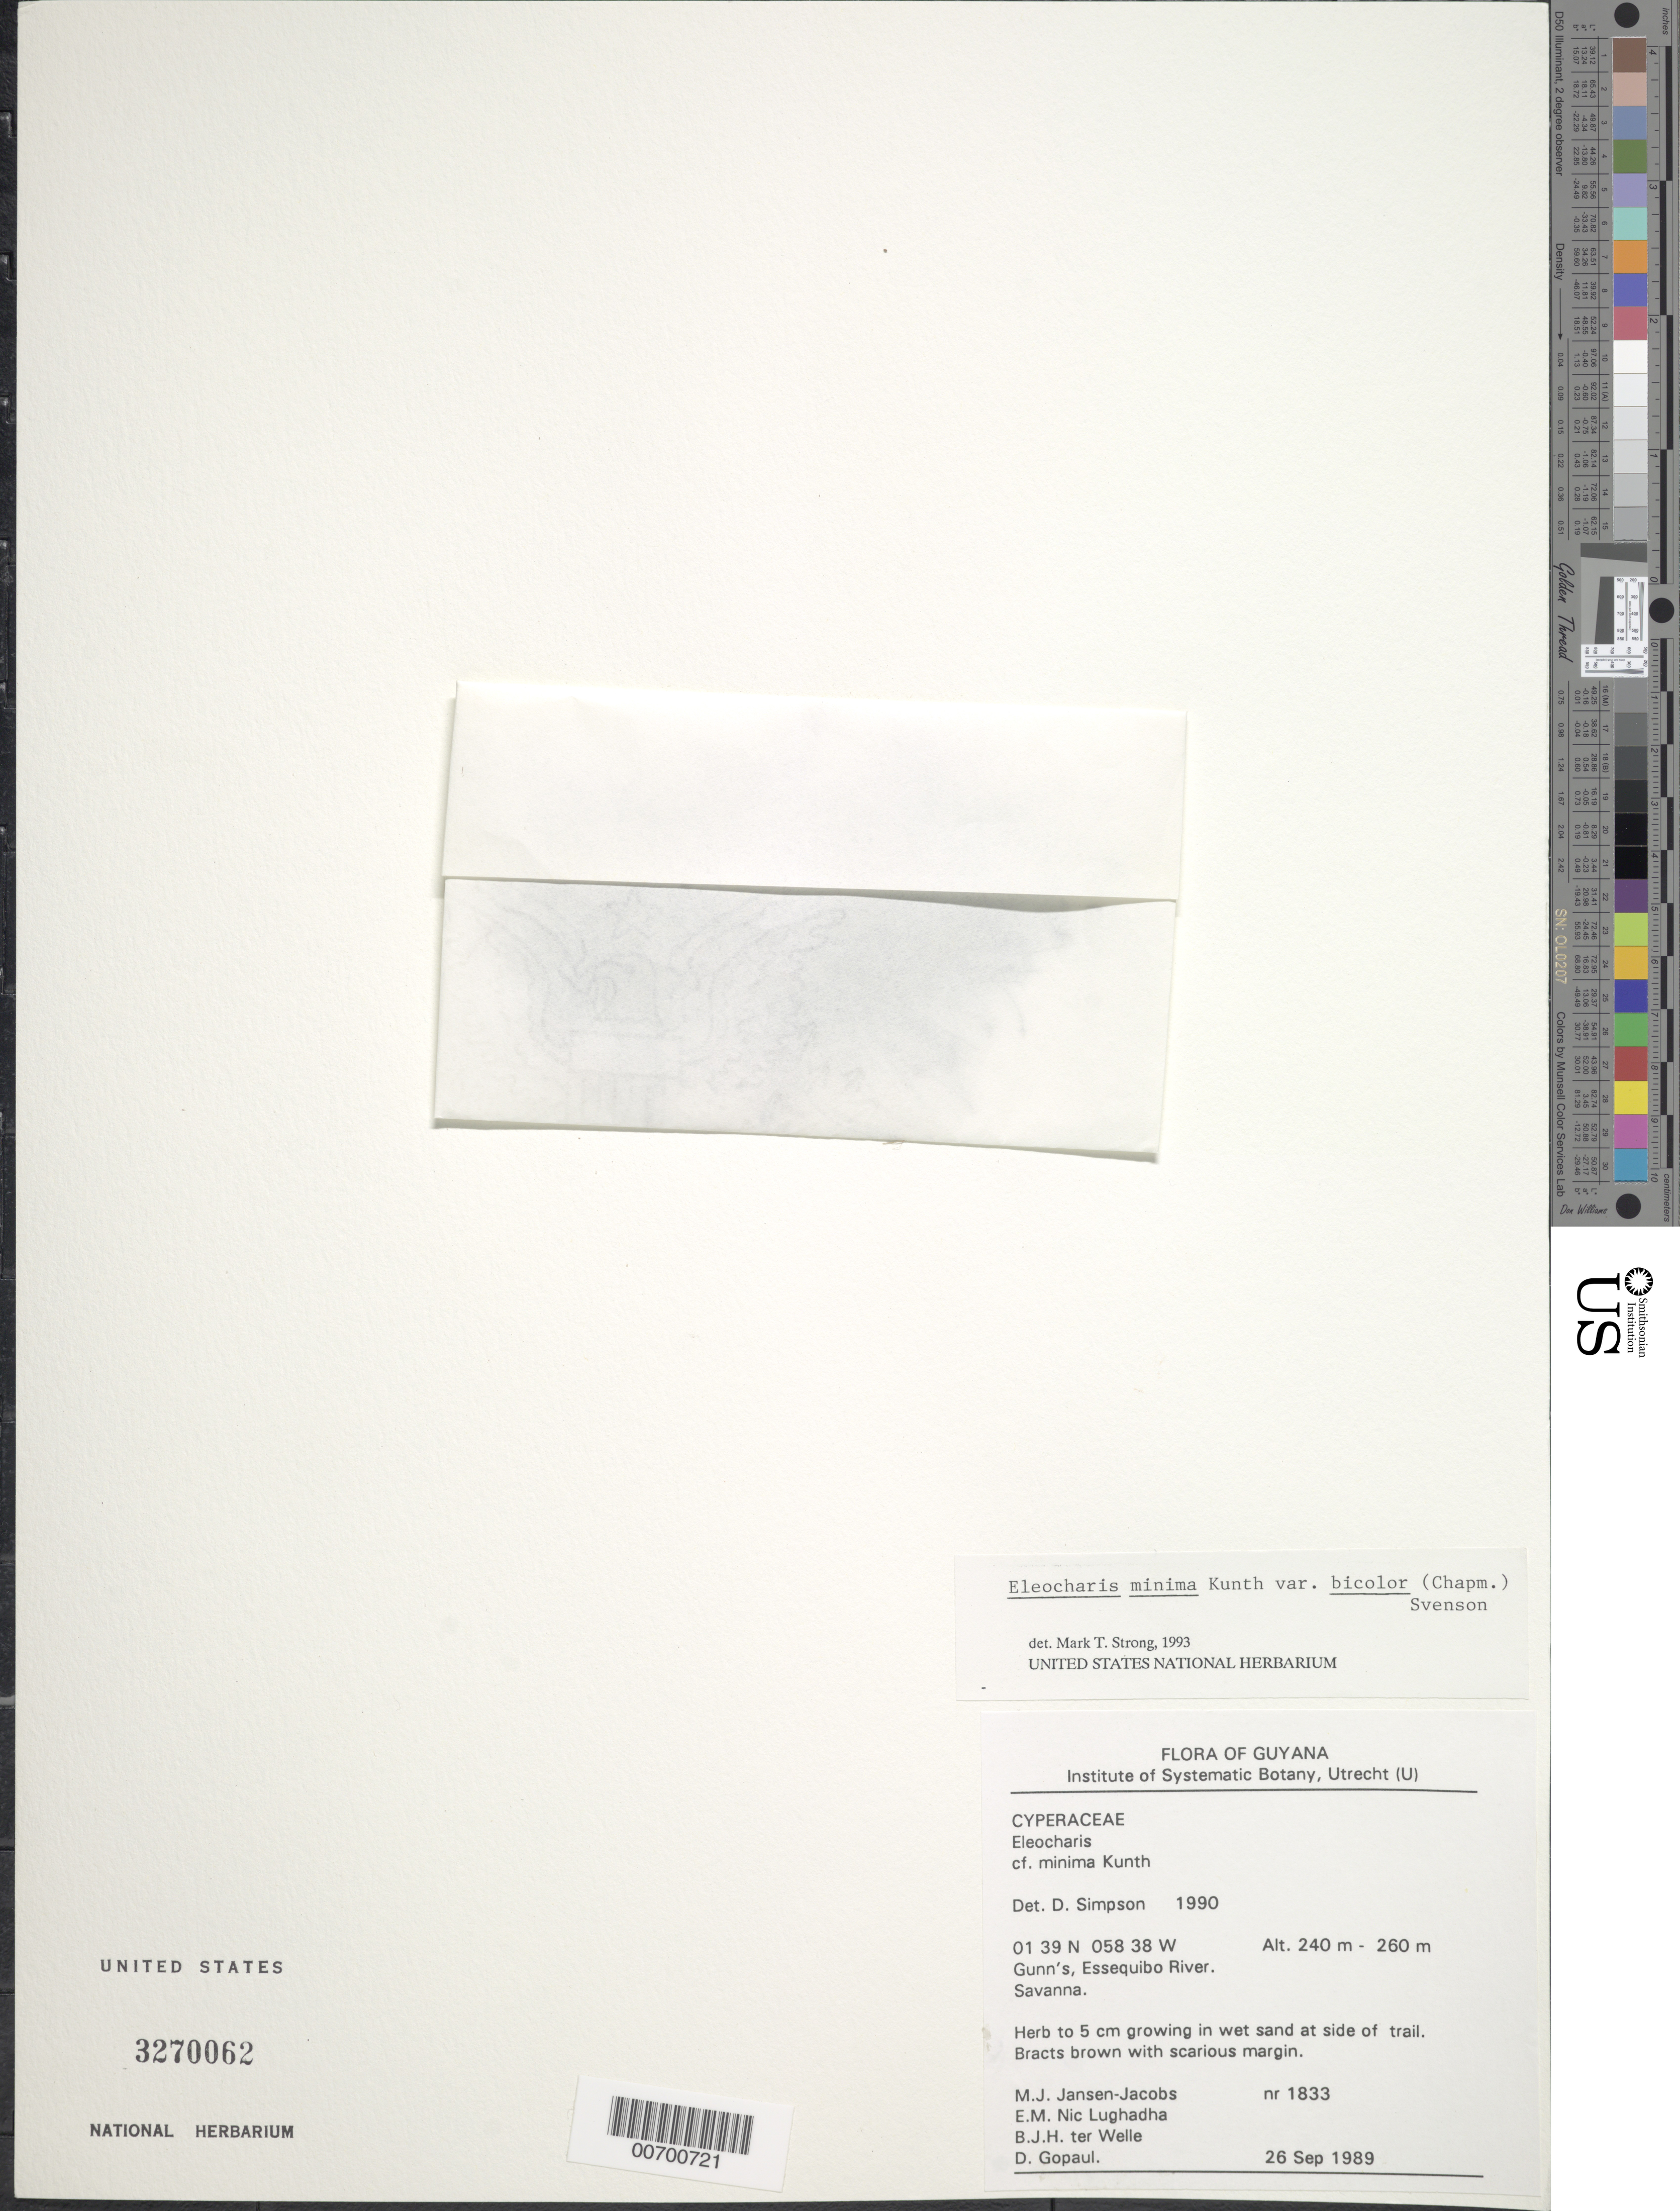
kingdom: Plantae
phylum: Tracheophyta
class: Liliopsida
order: Poales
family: Cyperaceae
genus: Eleocharis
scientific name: Eleocharis minima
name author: Kunth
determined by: Strong, M. T., (US), Smithsonian Institution - National Museum of Natural History (UNITED STATES)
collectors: M. J. Jansen-Jacobs, E. Nic Lughadha, B. Welle & D. Gopaul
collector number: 1833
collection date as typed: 26-Sep-89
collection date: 1989-09-26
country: Guyana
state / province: U. Takutu-U. Essequibo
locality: Gunn's, Essequibo River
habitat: Savanna, growing in wet sand at side of trail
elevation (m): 240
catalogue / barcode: US 3270062